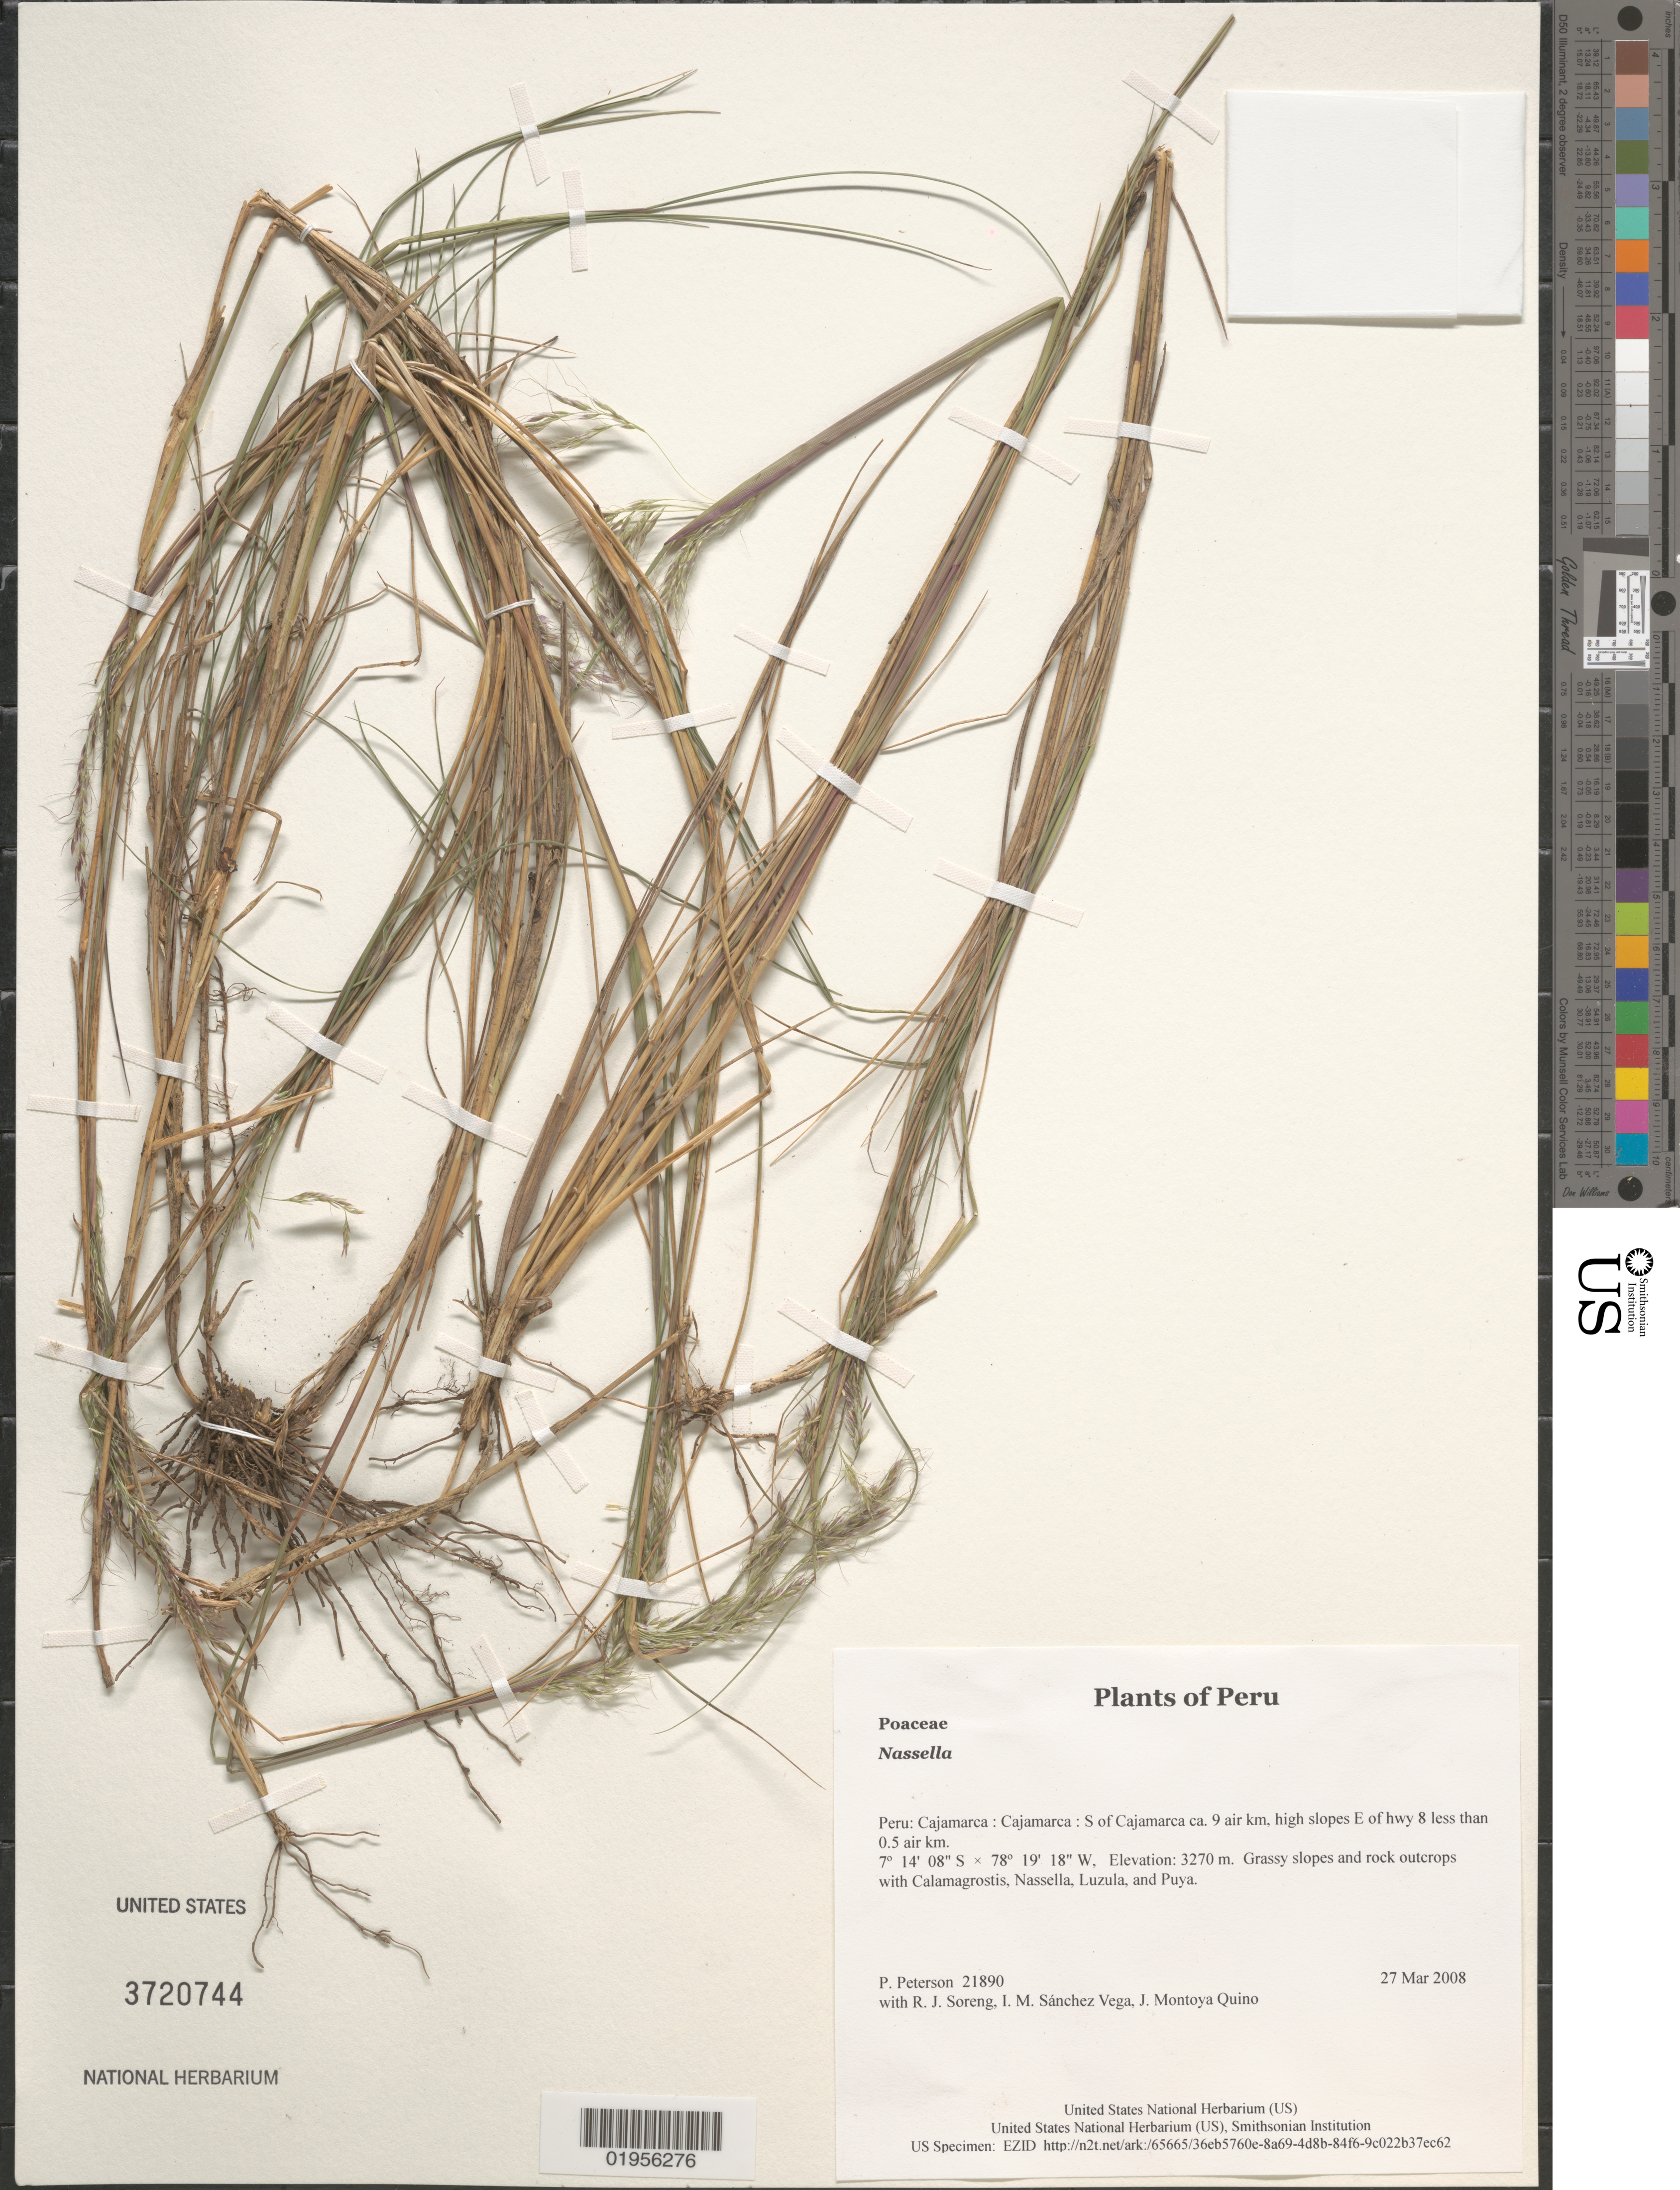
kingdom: Plantae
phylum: Tracheophyta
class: Liliopsida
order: Poales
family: Poaceae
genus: Nassella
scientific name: Nassella sp.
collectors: P. M. Peterson, R. J. Soreng, I. M. Sánchez Vega & J. Montoya Quino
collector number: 21890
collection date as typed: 27 Mar 2008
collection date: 2008-03-27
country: Peru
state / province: Cajamarca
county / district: Cajamarca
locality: S of Cajamarca ca. 9 air km, high slopes E of hwy 8 less than 0.5 air km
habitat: Grassy slopes and rock outcrops with Calamagrostis, Nassella, Luzula, and Puya.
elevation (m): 3270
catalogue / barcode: US 3720744